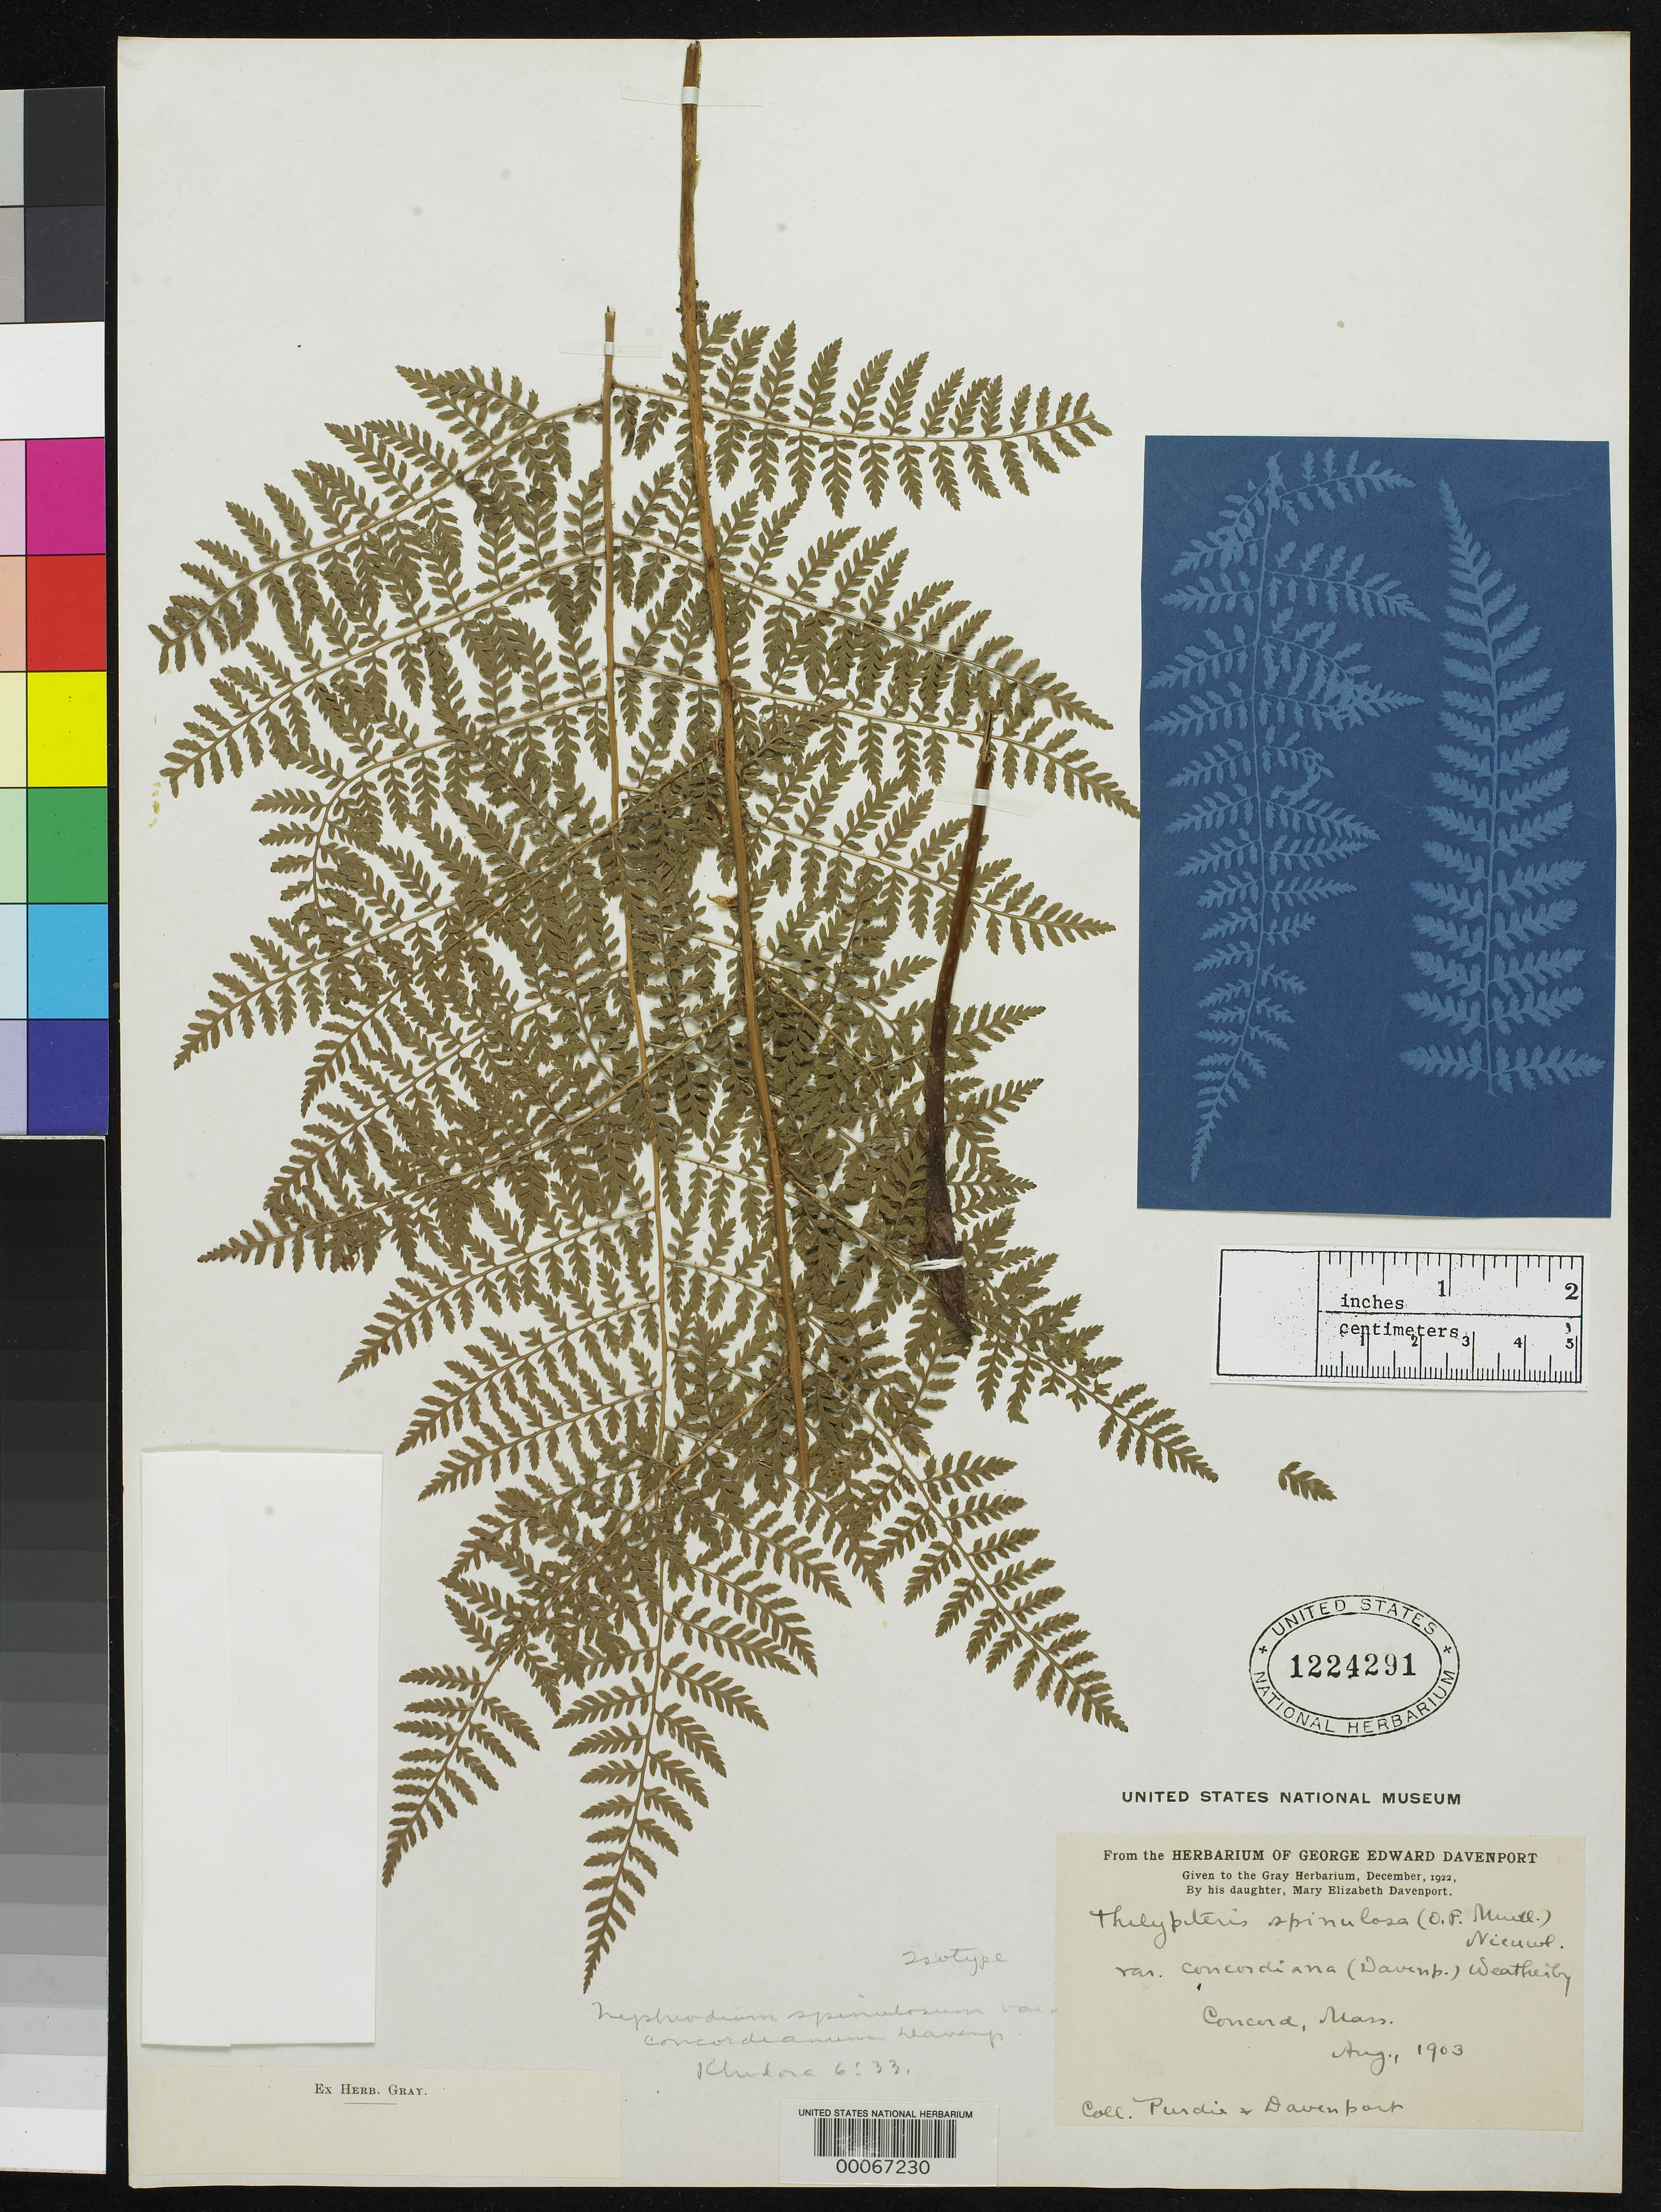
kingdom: Plantae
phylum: Tracheophyta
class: Polypodiopsida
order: Polypodiales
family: Dryopteridaceae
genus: Nephrodium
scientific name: Nephrodium spinulosum var. concordianum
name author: Davenp.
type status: Isotype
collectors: H. Purdie & G. E. Davenport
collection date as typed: Aug 1903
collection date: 1903-08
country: United States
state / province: Massachusetts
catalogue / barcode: US 1224291